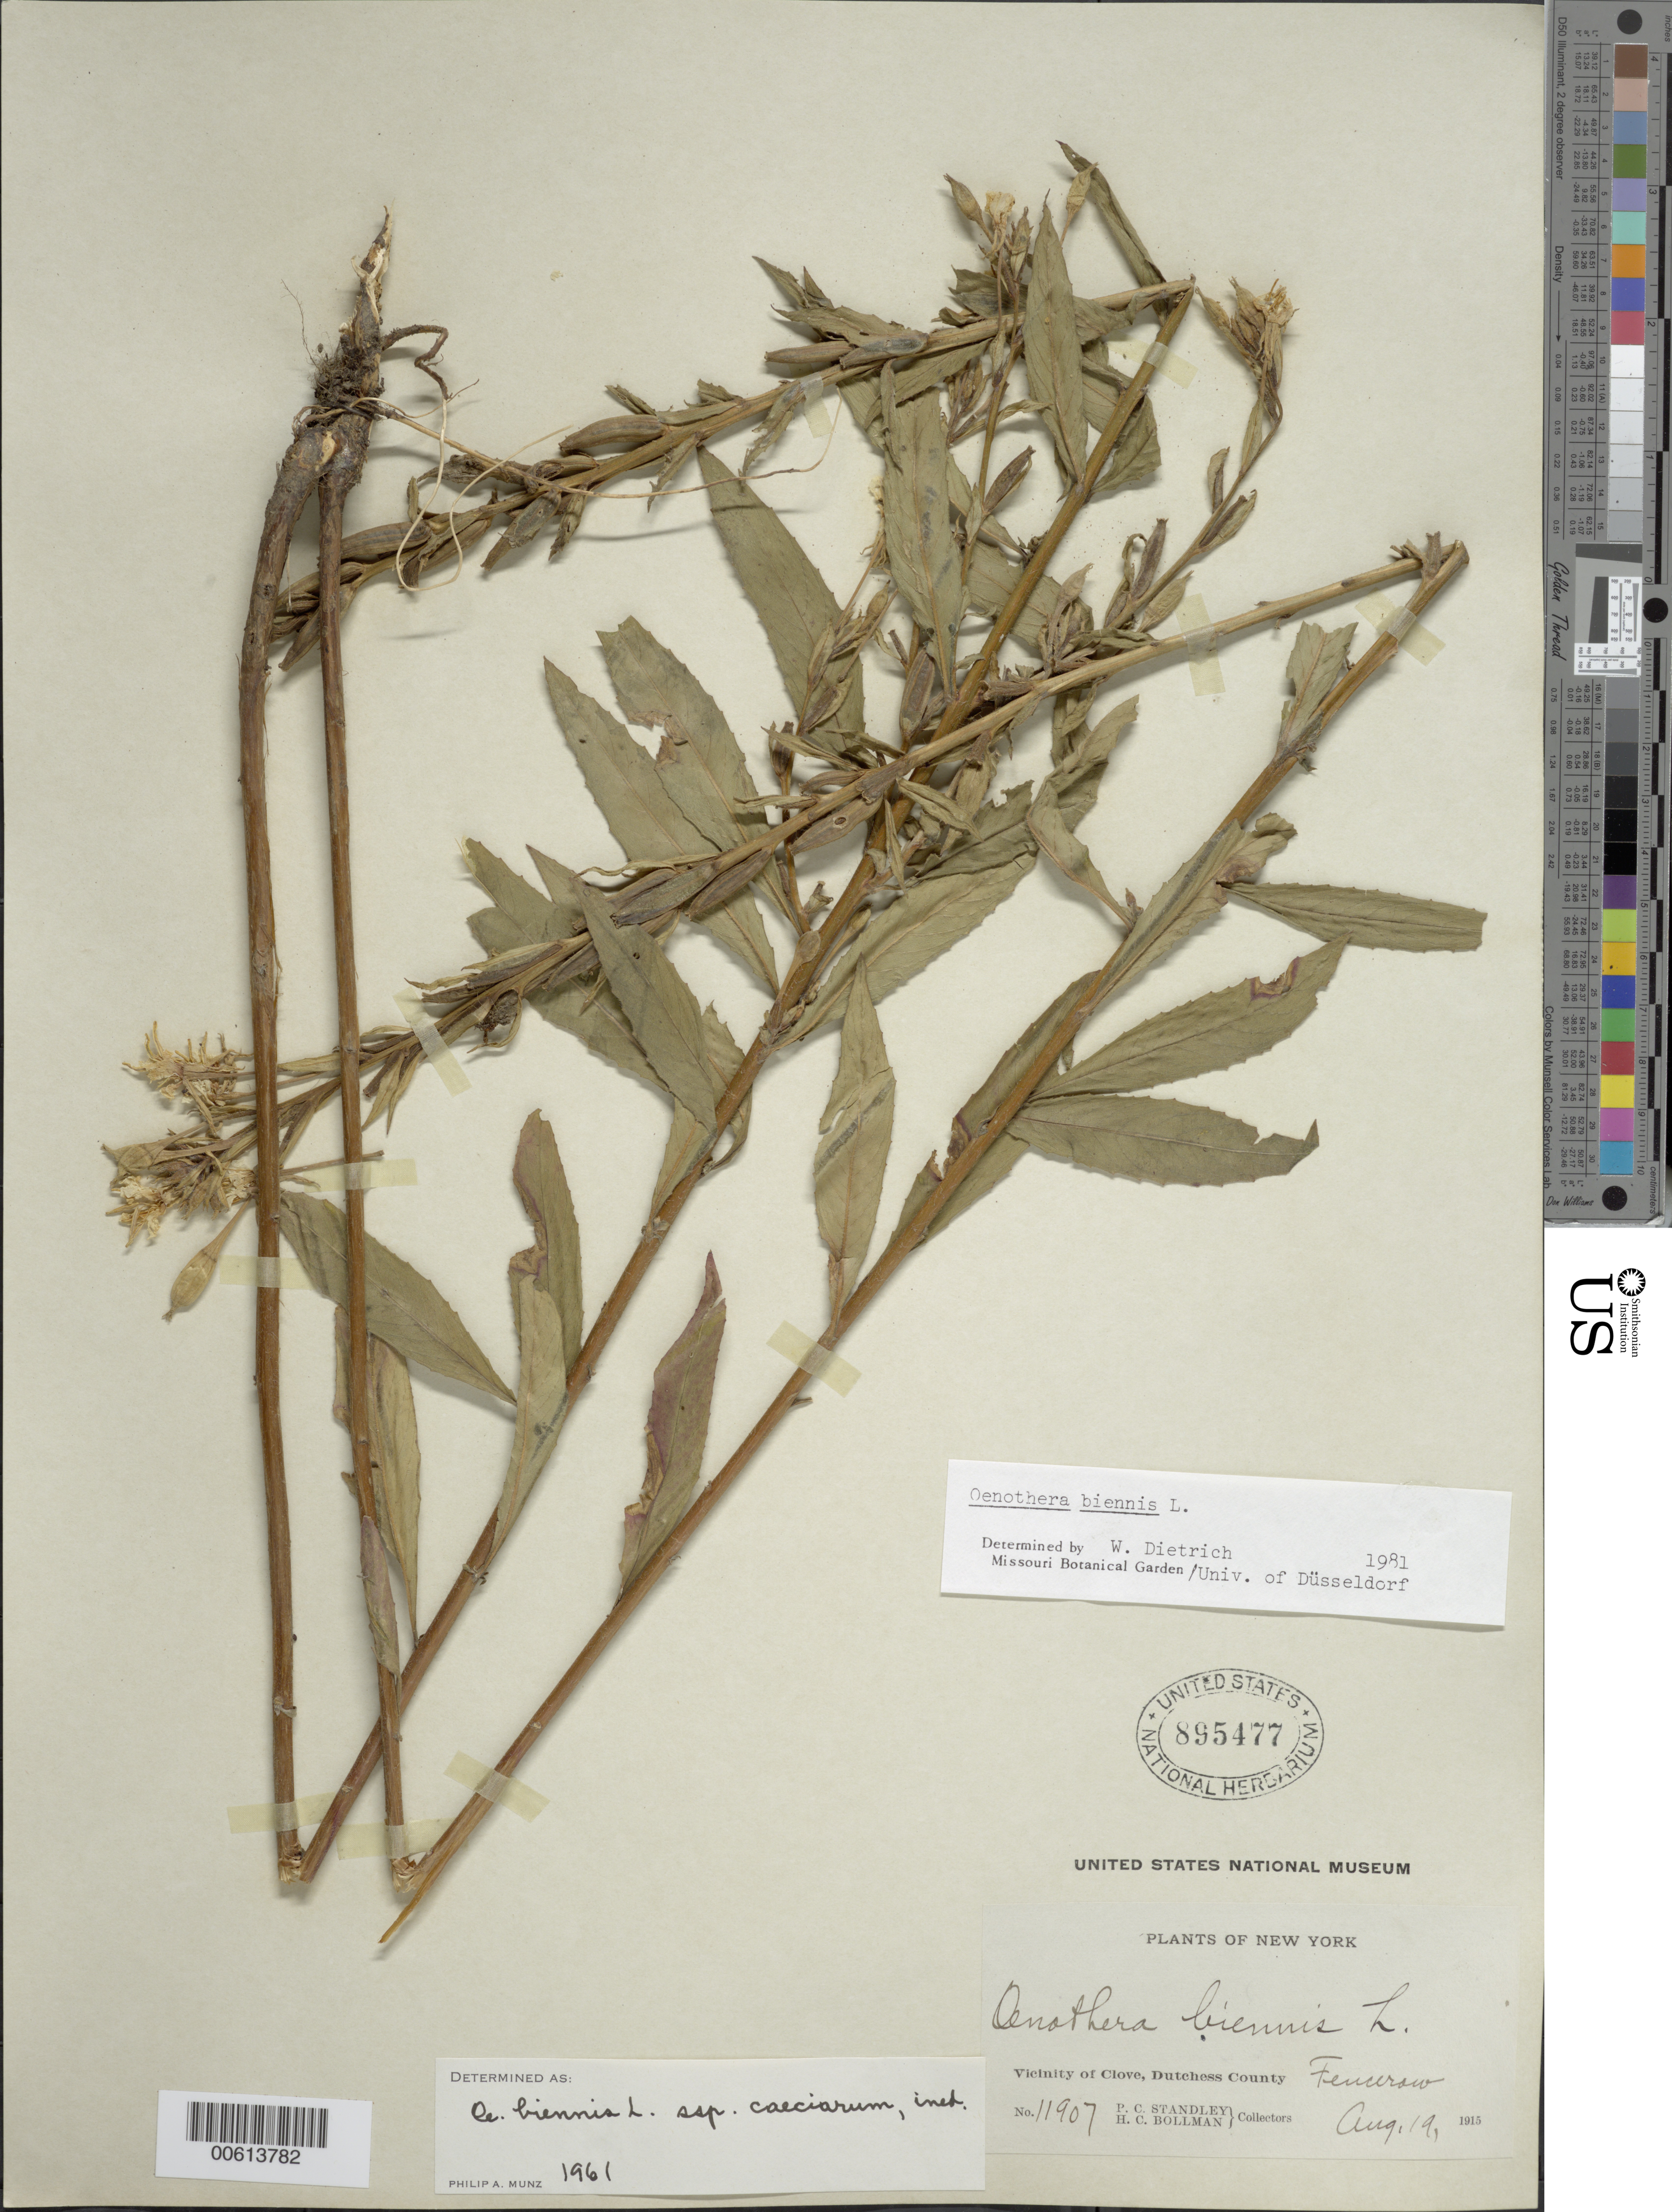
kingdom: Plantae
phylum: Tracheophyta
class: Magnoliopsida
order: Myrtales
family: Onagraceae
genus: Oenothera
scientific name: Oenothera biennis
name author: L.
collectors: P. C. Standley & H. C. Bollman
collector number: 11907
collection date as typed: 19 Aug 1915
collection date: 1915-08-19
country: United States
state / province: New York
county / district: Dutchess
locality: Clove, Feucerow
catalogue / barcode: US 895477